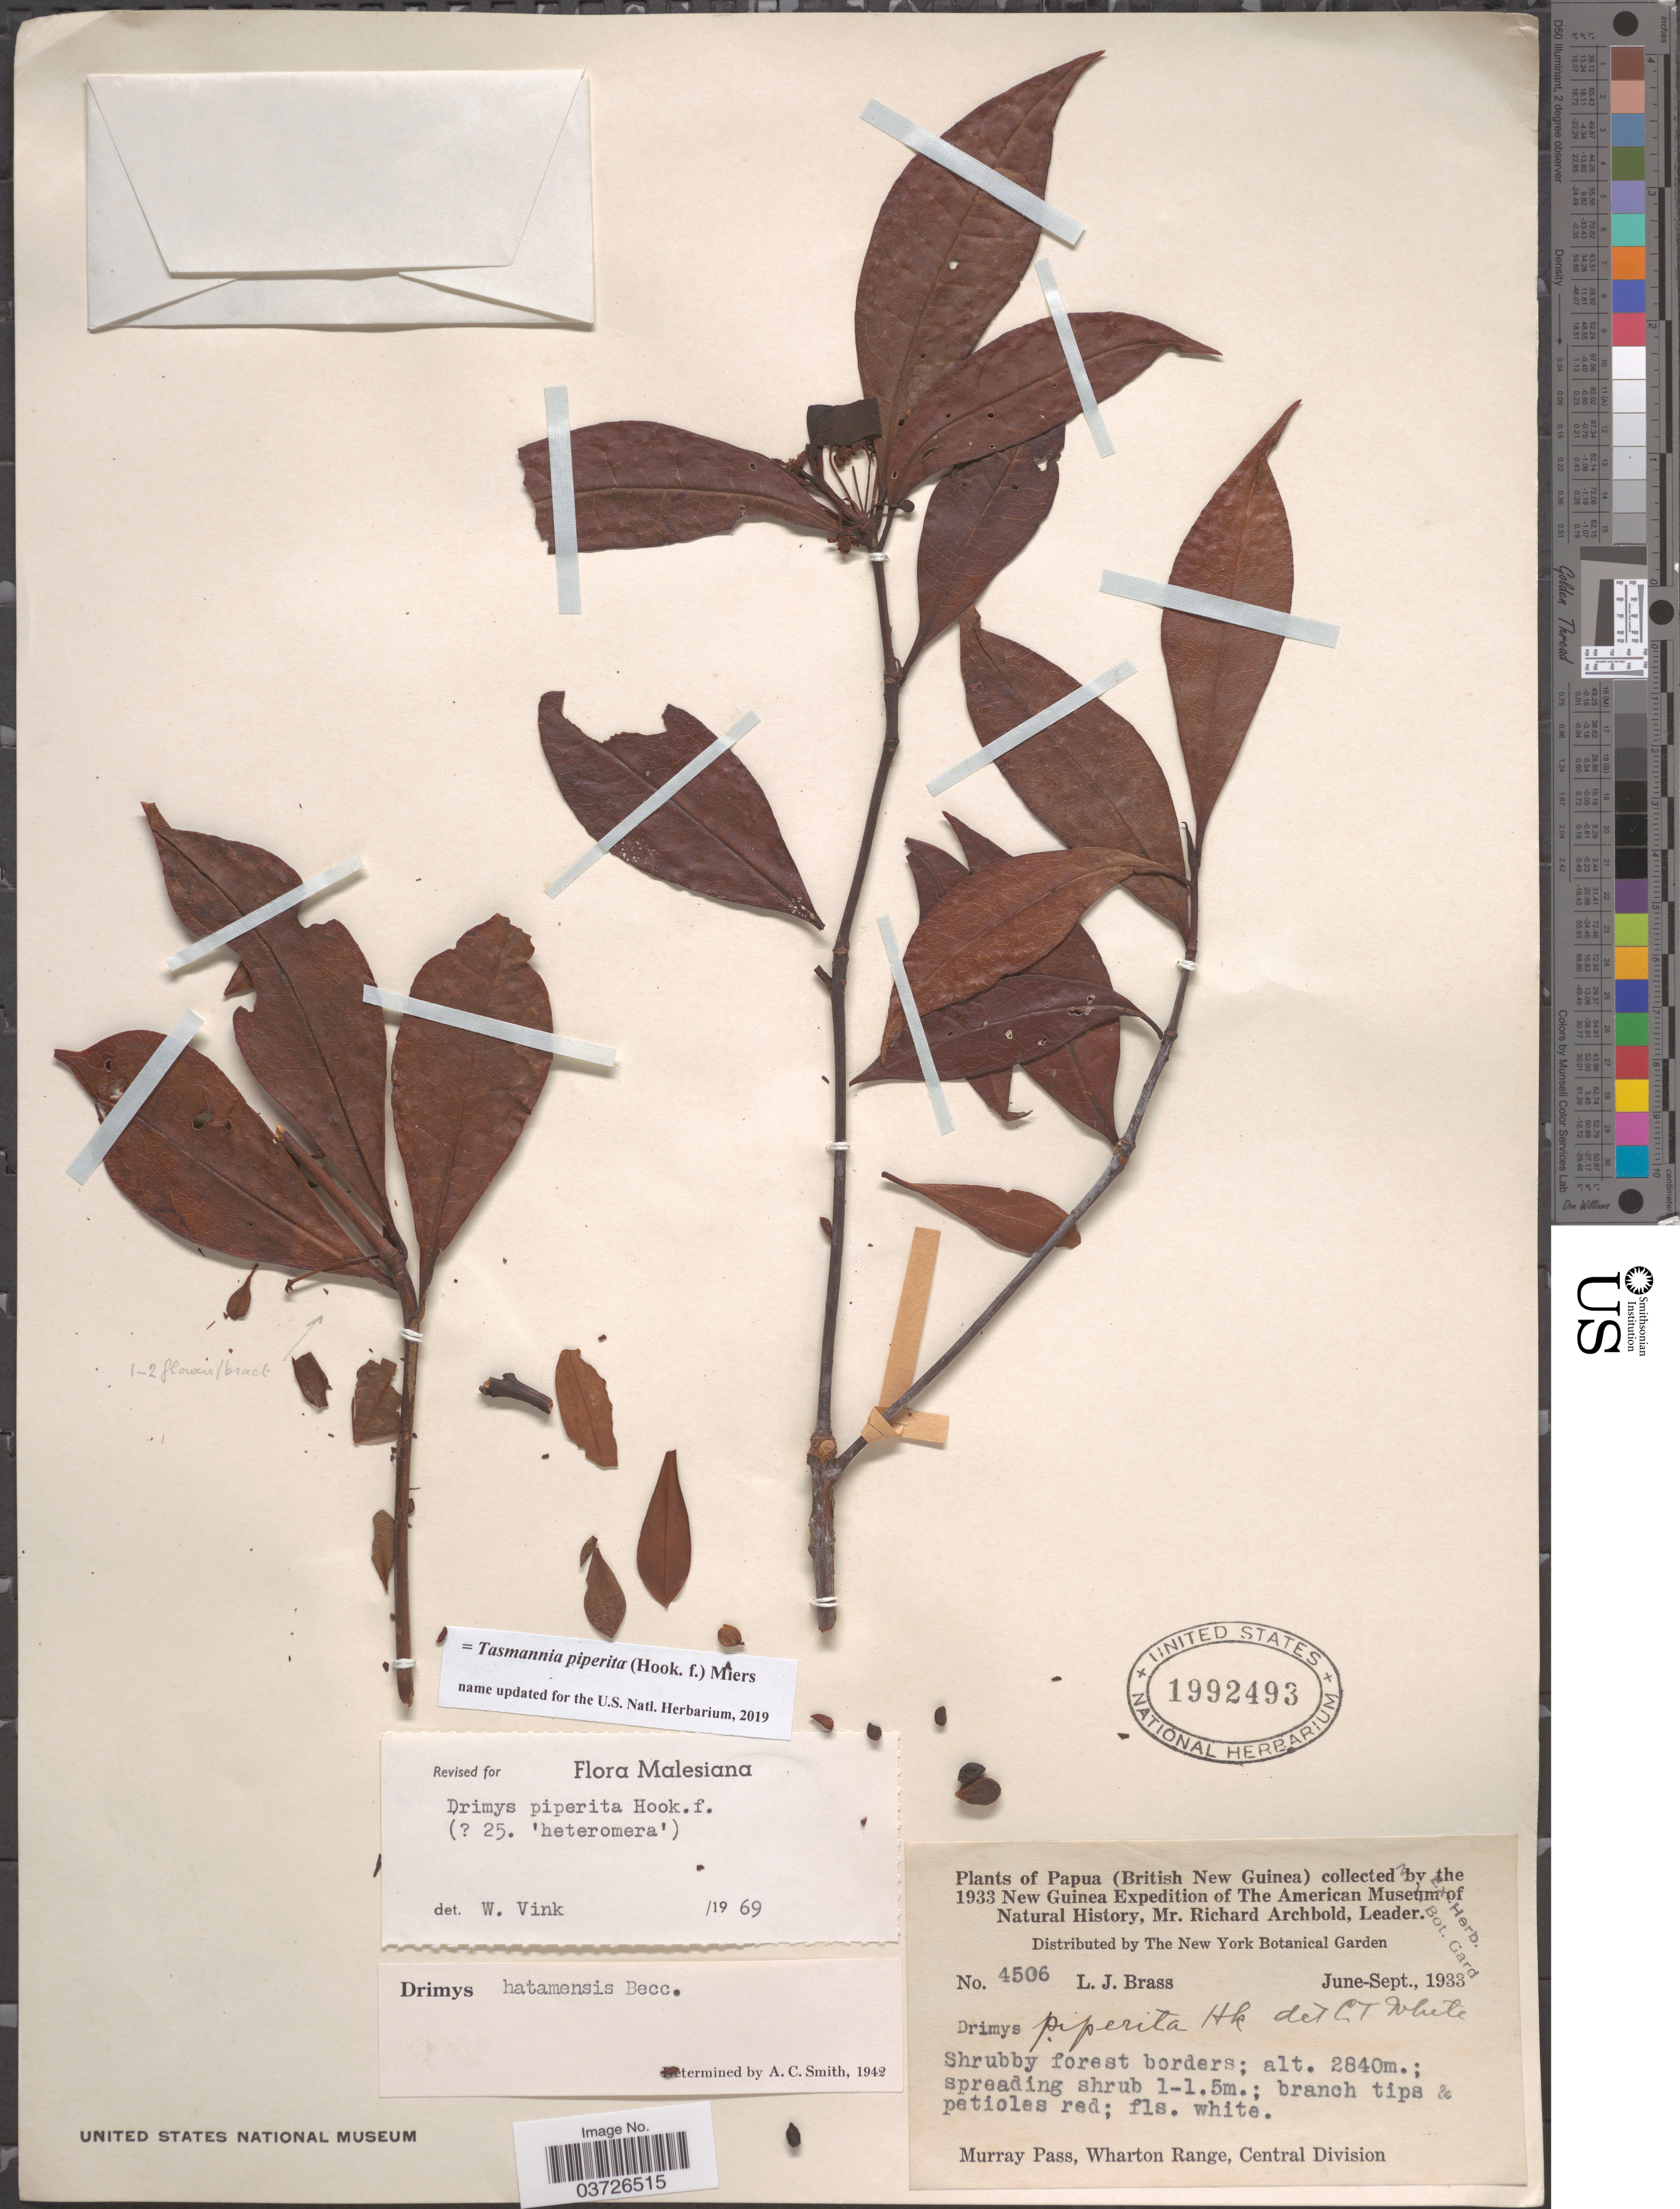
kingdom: Plantae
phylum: Tracheophyta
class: Magnoliopsida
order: Canellales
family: Winteraceae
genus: Tasmannia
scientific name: Tasmannia piperita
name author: (Hook. f.) Miers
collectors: L. J. Brass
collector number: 4506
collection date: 1933-06/1933-09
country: Papua New Guinea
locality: (British New Guinea). Murray Pass, Wharton Range, Central Division.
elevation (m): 2840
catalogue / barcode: US 1992493